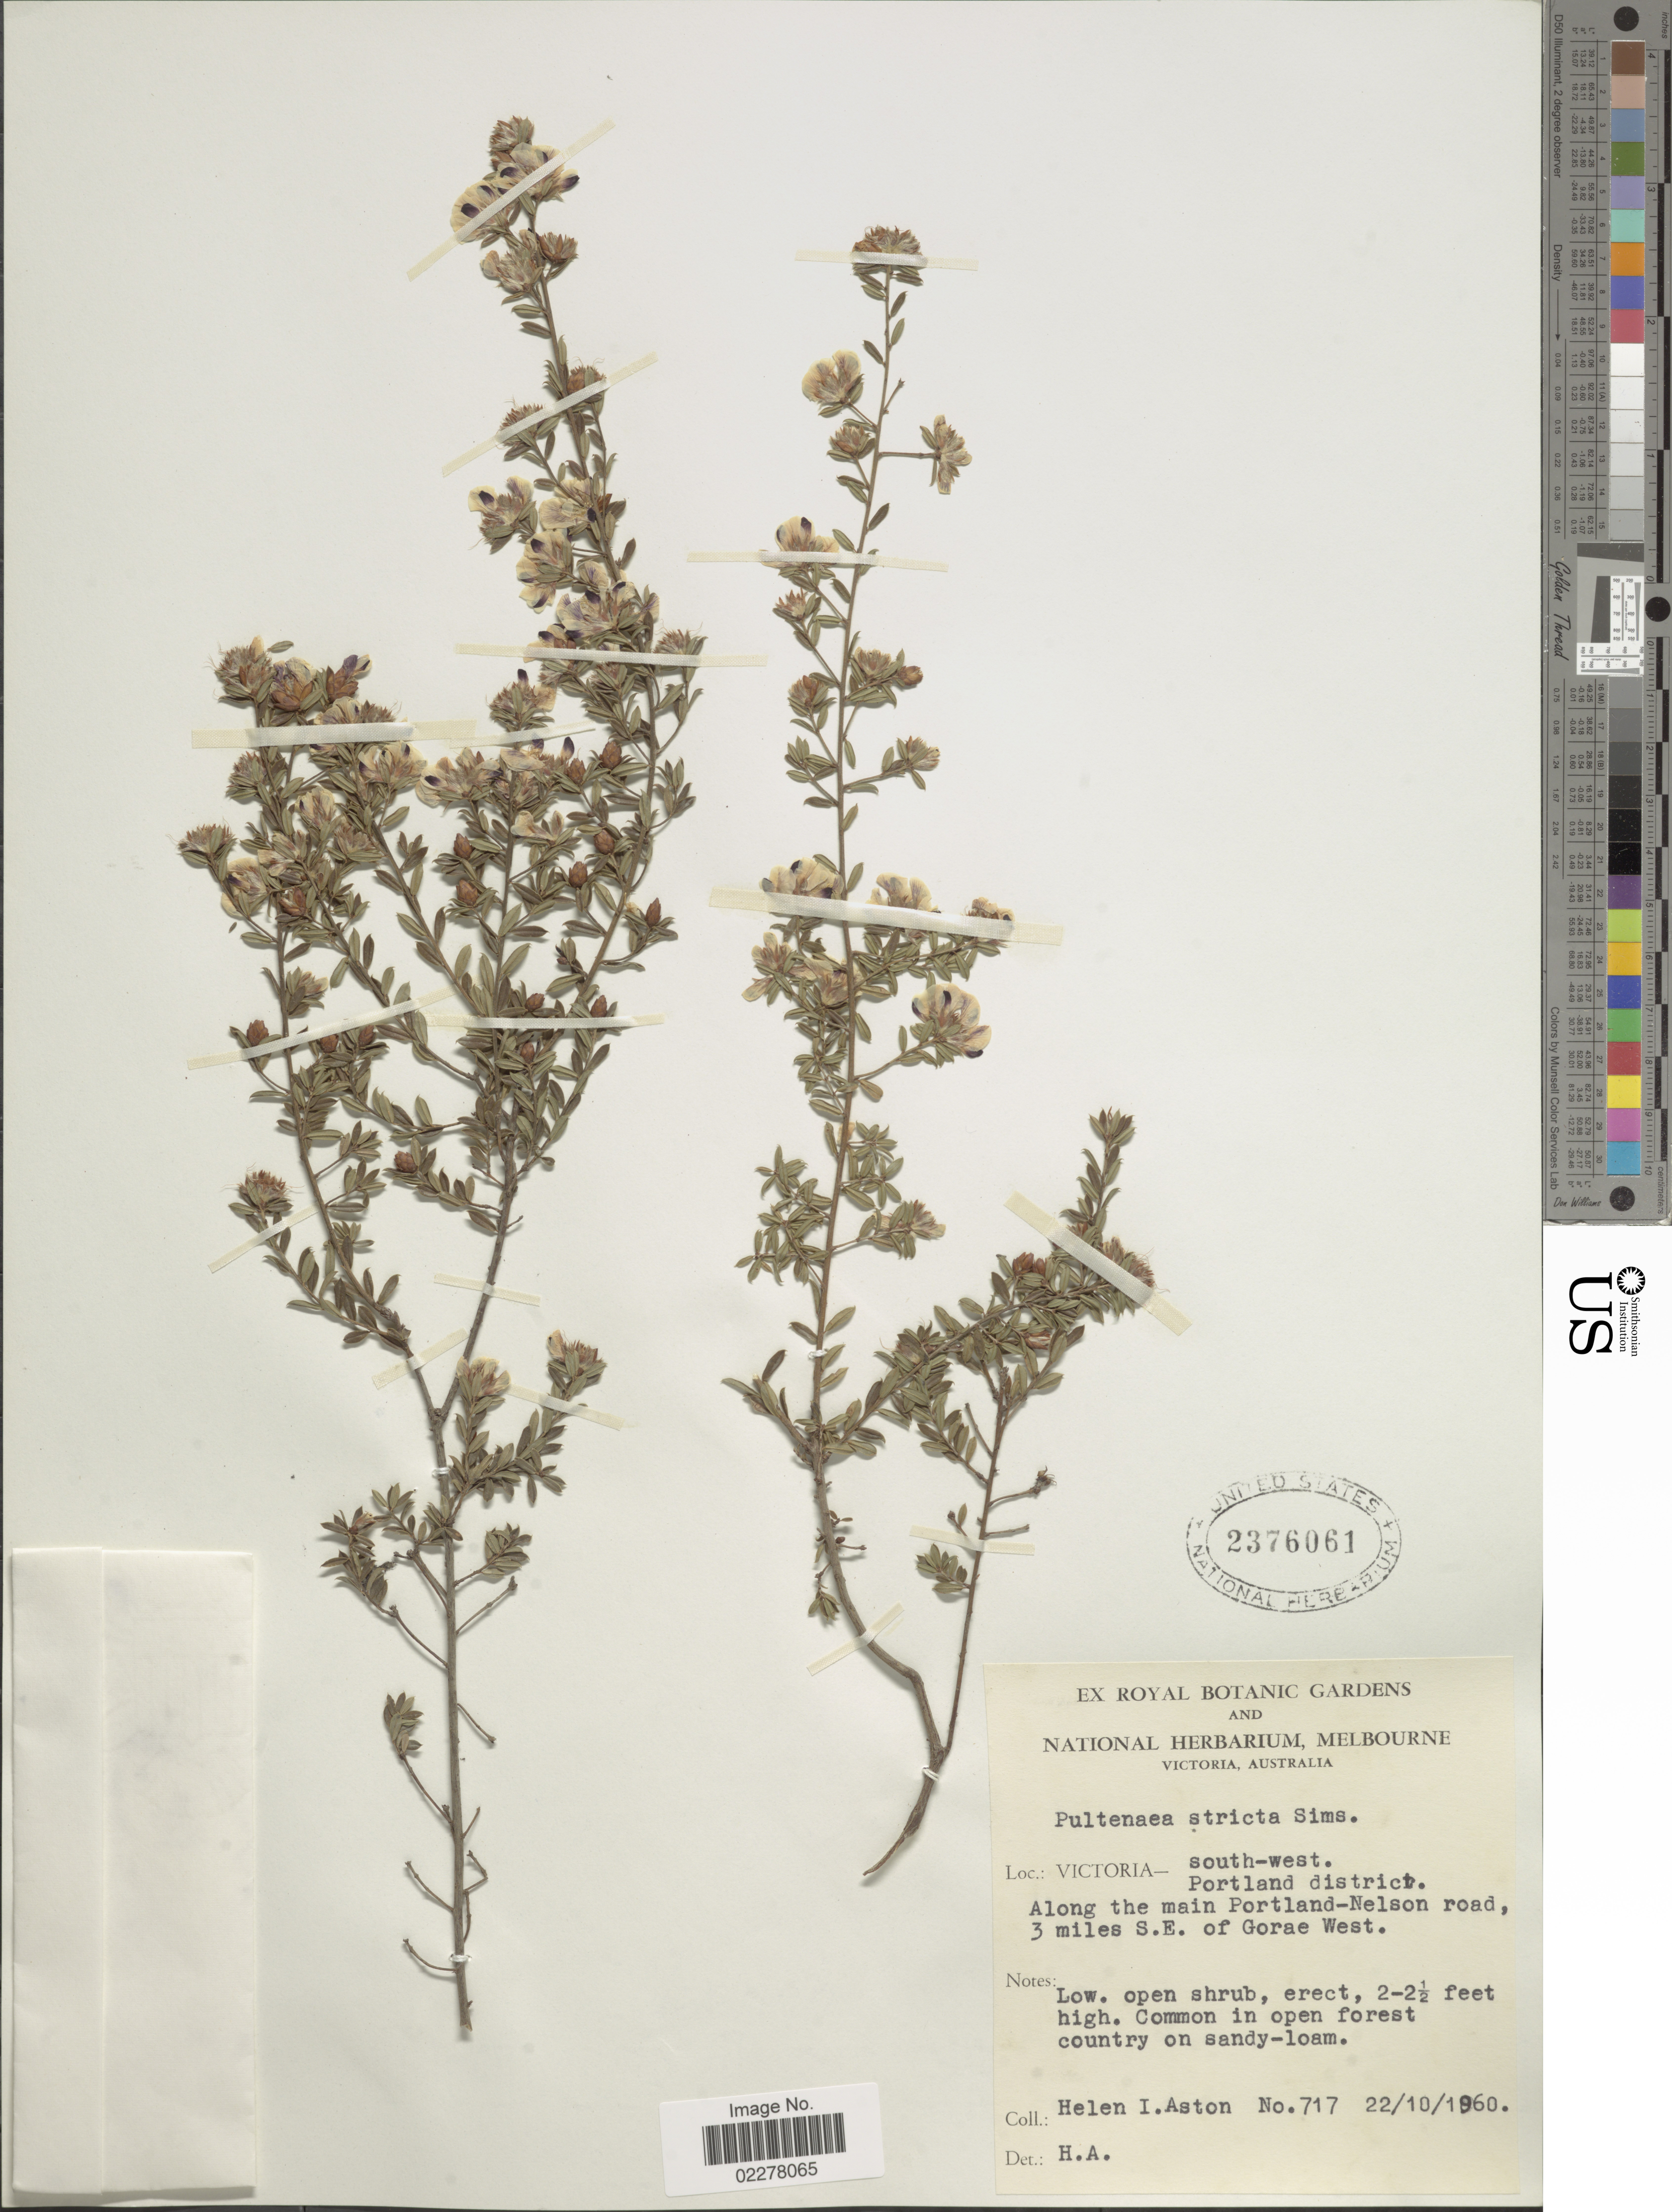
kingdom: Plantae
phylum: Tracheophyta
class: Magnoliopsida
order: Fabales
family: Fabaceae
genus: Pultenaea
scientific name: Pultenaea stricta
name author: Sims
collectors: H. I. Aston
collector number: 717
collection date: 1960-10-22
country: Australia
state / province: Victoria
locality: Victoria - South-west. Portland Distrcit. Along the main Portland-Nelson road, 3 miles S.E. of Gorae West.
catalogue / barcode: US 2376061